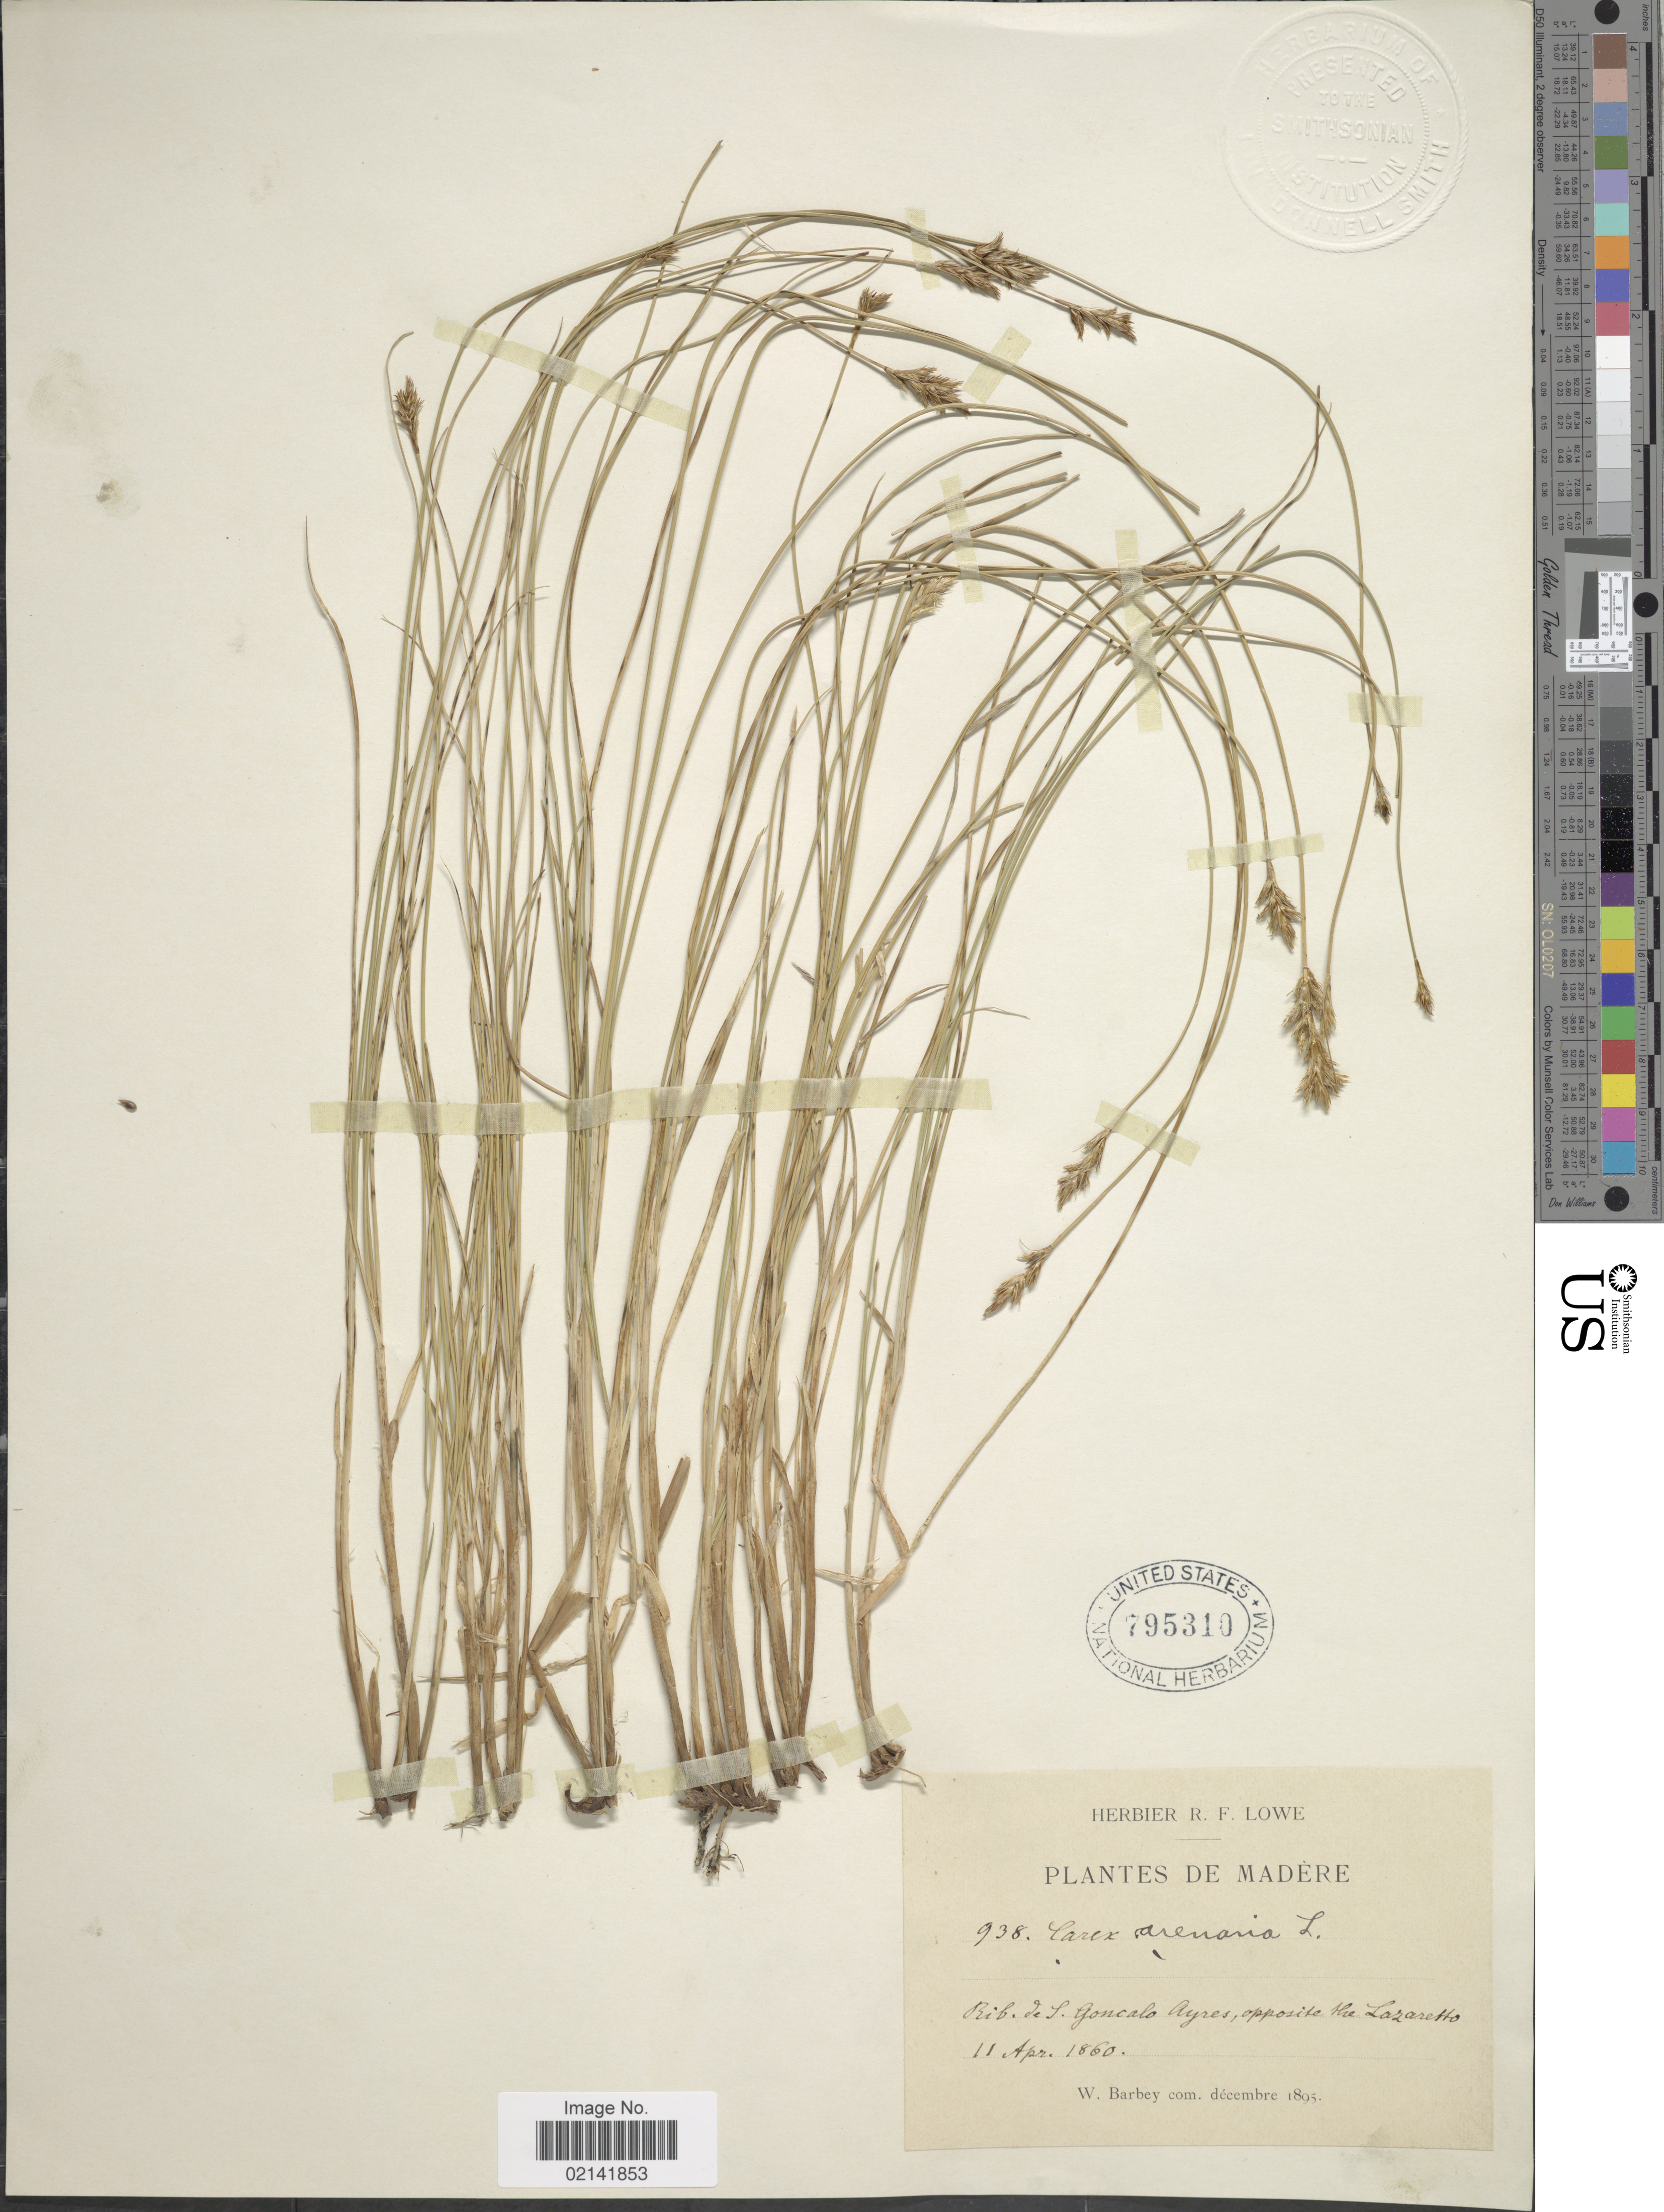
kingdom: Plantae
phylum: Tracheophyta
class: Liliopsida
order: Poales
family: Cyperaceae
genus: Carex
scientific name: Carex arenaria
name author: L.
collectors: ex herb. R. F. Lowe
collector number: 938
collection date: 1860-04-11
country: Portugal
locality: Madere. Rib. de S. Goncalo Ayres, opposite the Lazaretto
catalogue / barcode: US 795310